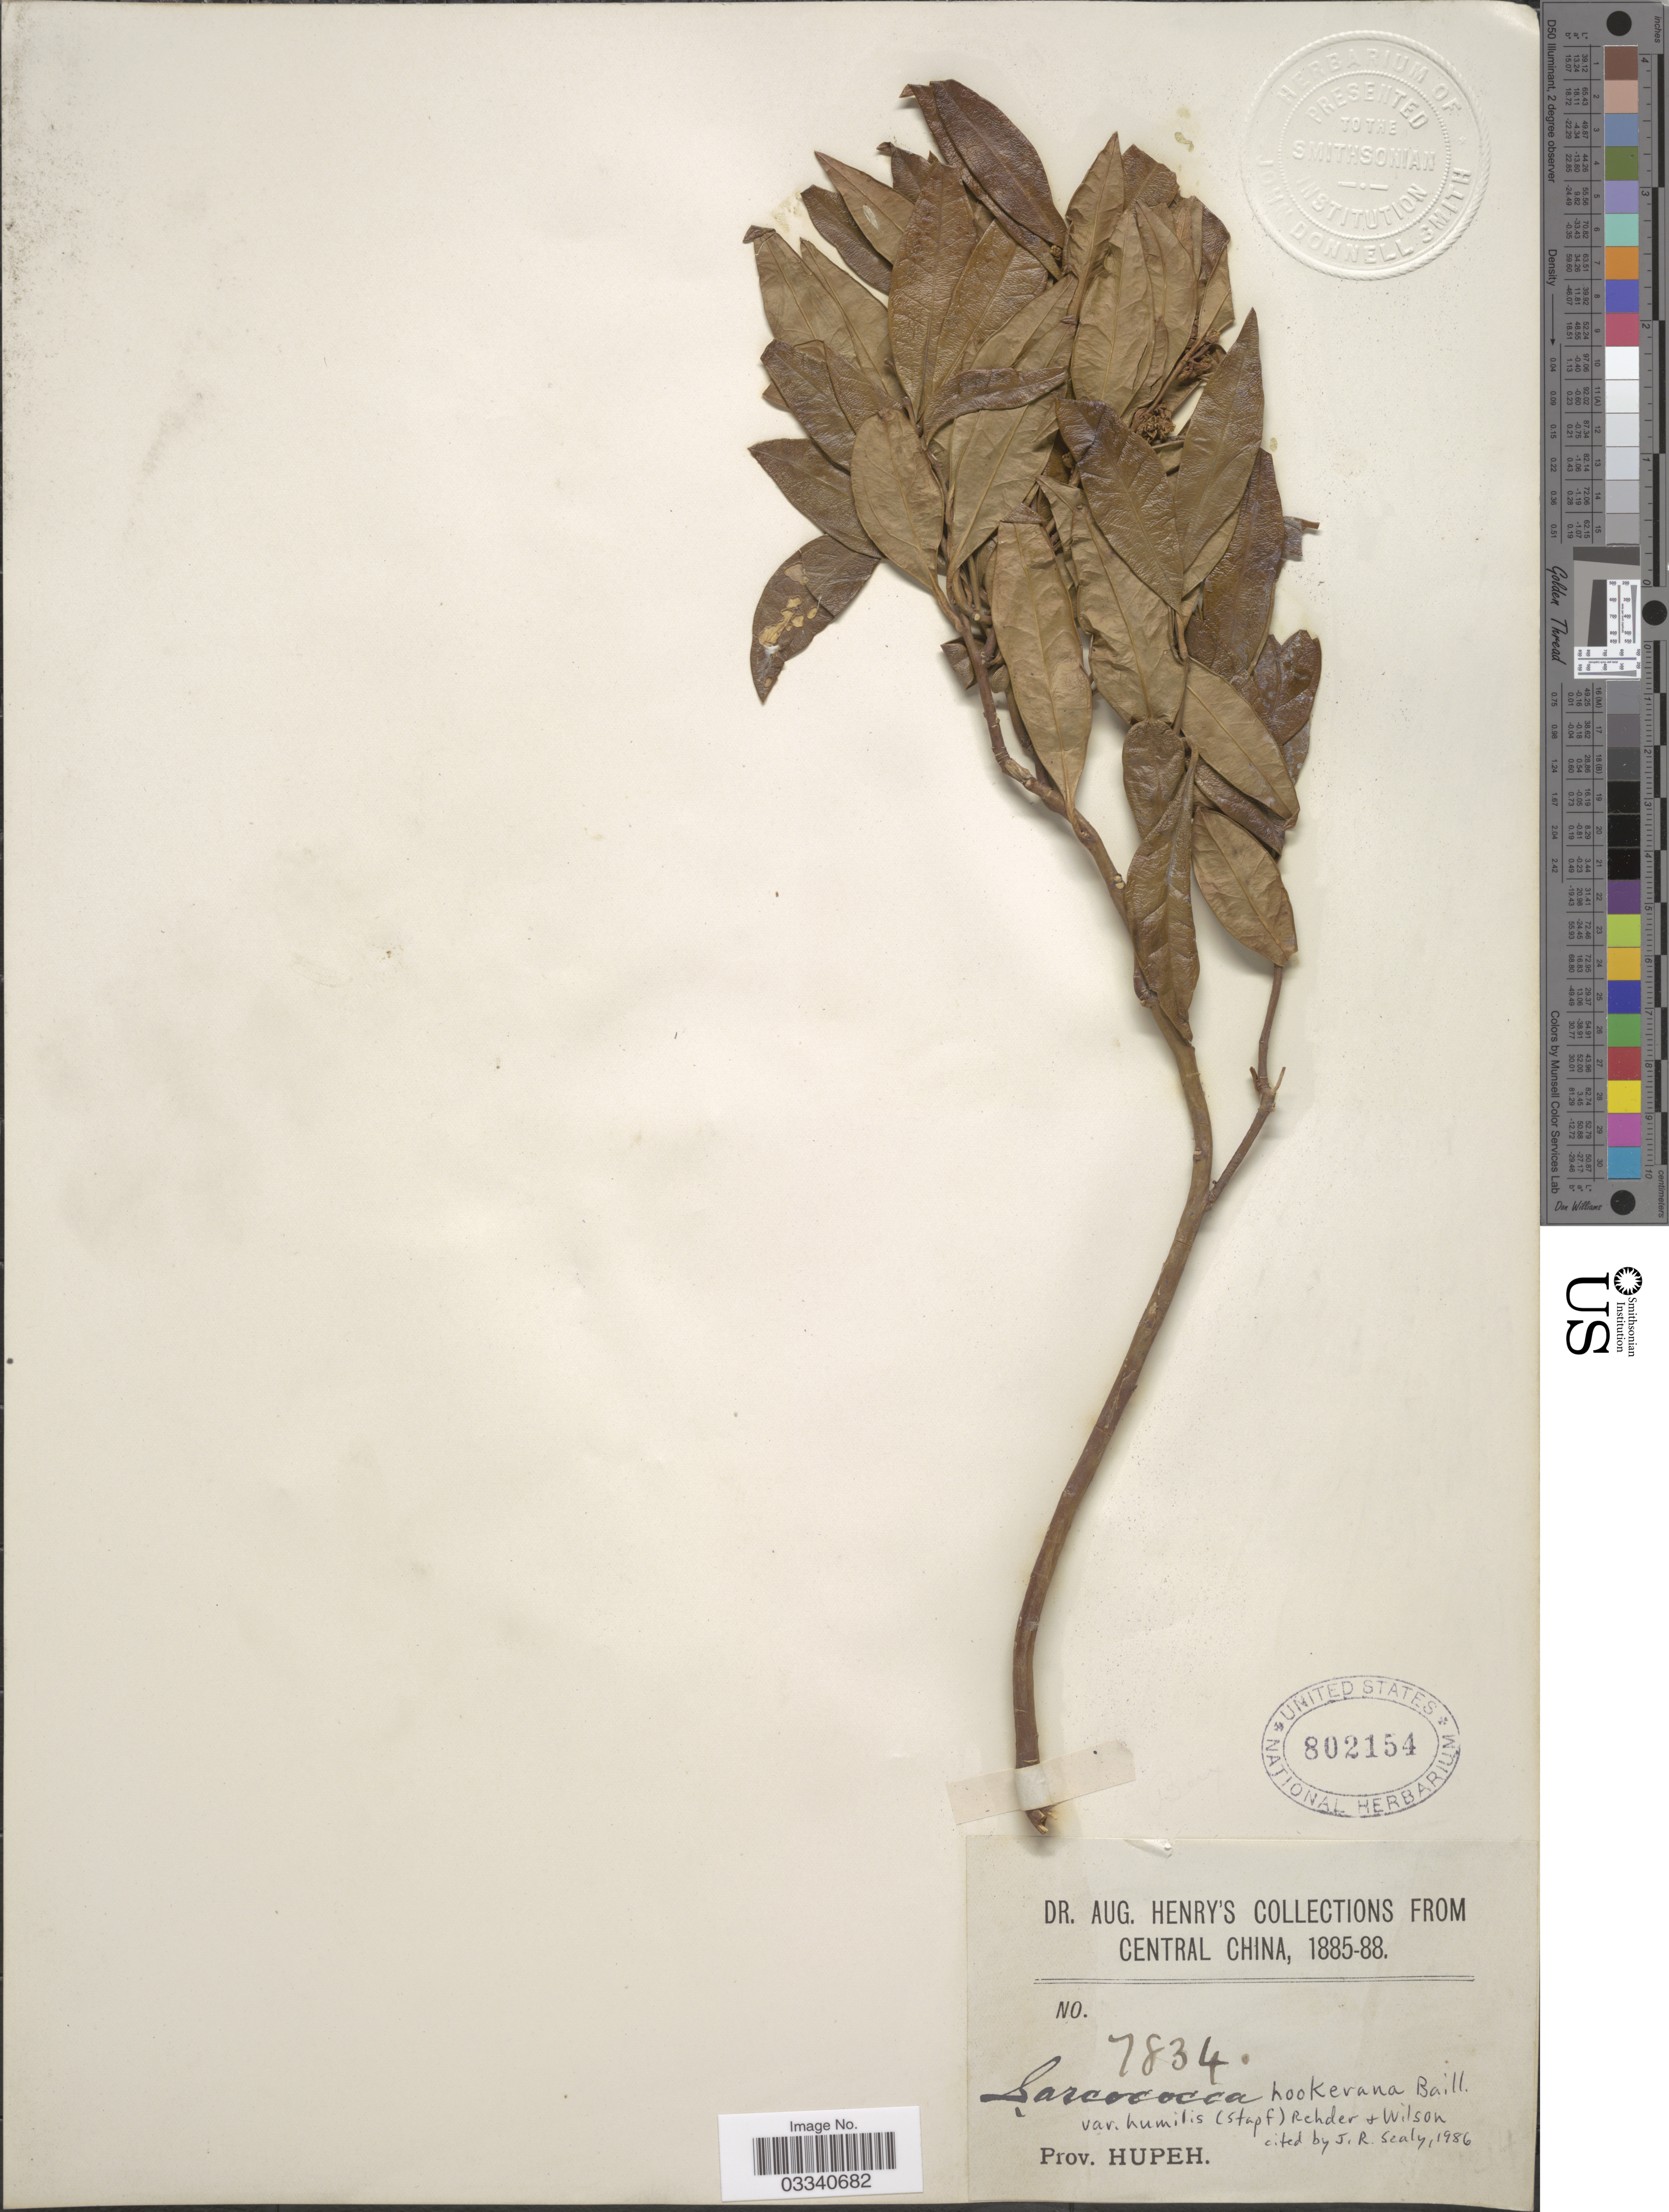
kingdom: Plantae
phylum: Tracheophyta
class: Magnoliopsida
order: Buxales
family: Buxaceae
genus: Sarcococca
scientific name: Sarcococca hookeriana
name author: Baill.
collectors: A. Henry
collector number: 7834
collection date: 1885/1888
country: China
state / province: Hubei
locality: Central China. Prov. Hupeh.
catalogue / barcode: US 802154